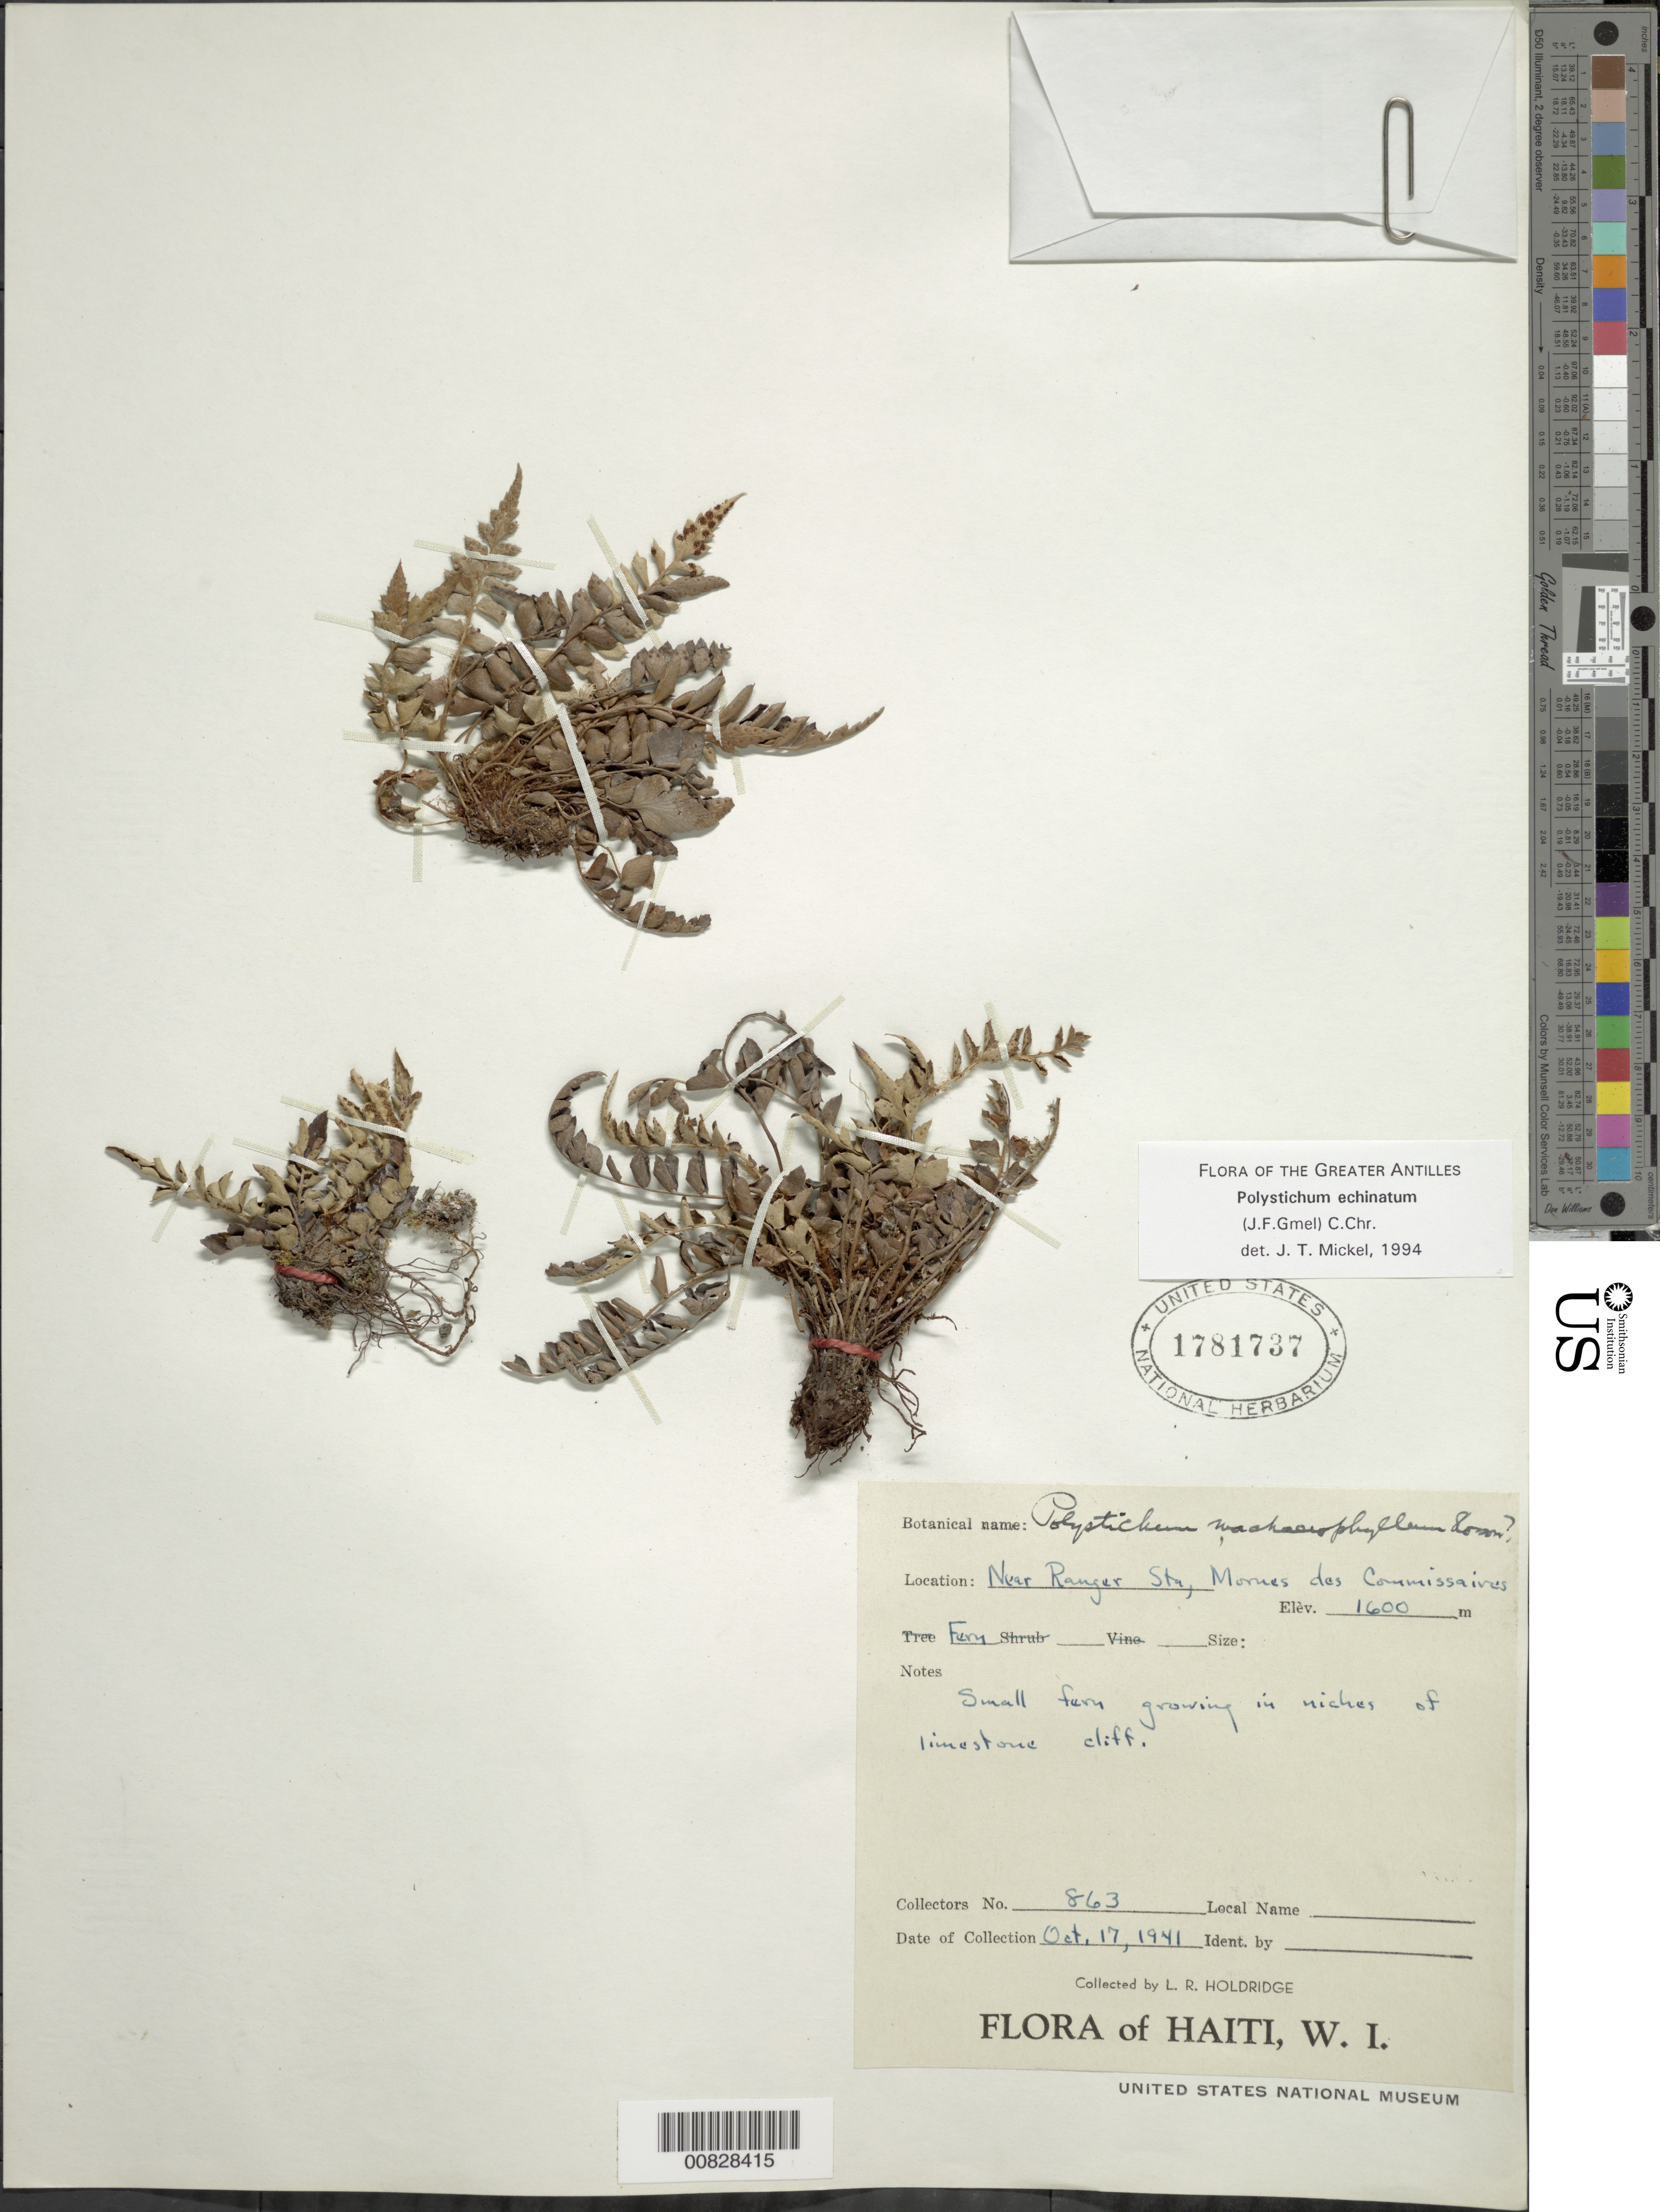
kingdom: Plantae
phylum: Tracheophyta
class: Polypodiopsida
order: Polypodiales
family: Dryopteridaceae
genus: Polystichum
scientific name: Polystichum echinatum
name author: (J.F. Gmel.) C. Chr.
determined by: Mickel, J. T., (NY), New York Botanical Garden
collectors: L. Holdridge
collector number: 863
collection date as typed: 17 Oct 1941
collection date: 1941-10-17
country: Haiti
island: Hispaniola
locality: Mornes des Commissaires, near Ranger Station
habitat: Growing in niches of limestone cliff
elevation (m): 1600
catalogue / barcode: US 1781737